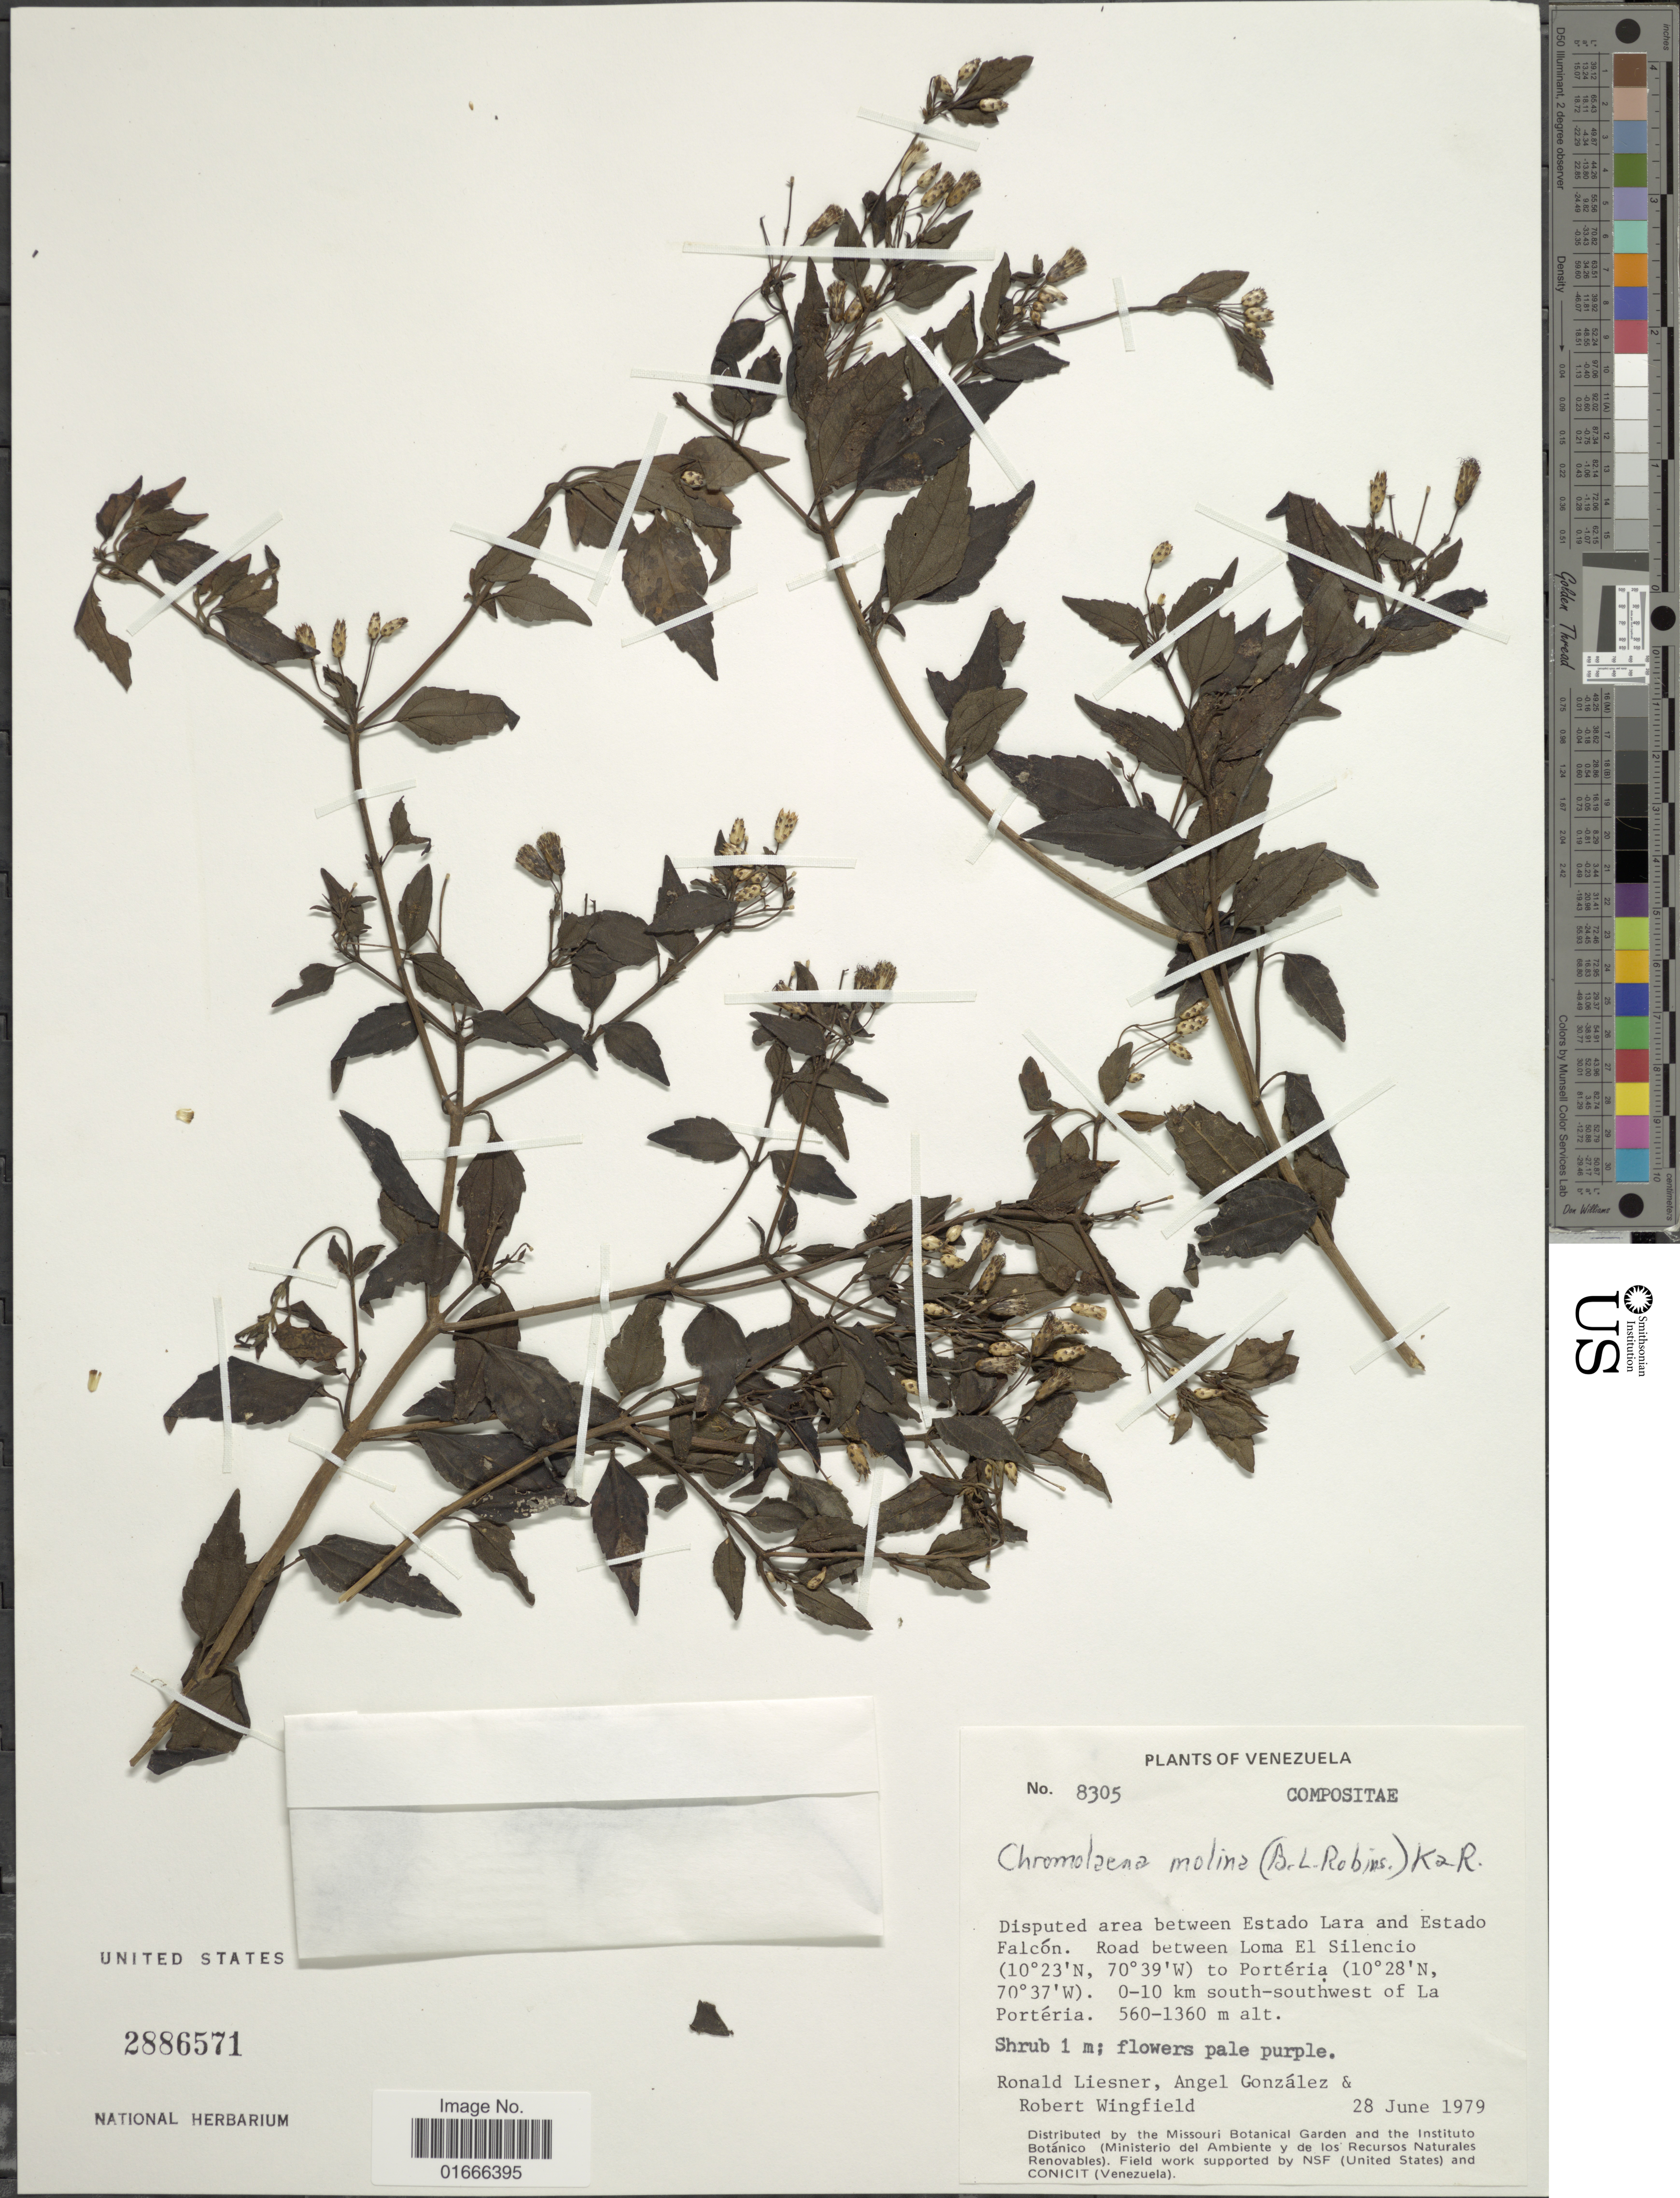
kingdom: Plantae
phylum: Tracheophyta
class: Magnoliopsida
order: Asterales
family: Asteraceae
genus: Chromolaena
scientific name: Chromolaena molina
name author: (B.L. Rob.) R.M. King & H. Rob.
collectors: R. L. Liesner, A. C. González & R. C. Wingfield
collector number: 8305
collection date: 1979-06-28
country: Venezuela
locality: Area between Estado Lara and Estado Falcon, road between Loma El Silencio, 0-10 km south-southwest of La Potreria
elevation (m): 560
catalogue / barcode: US 2886571